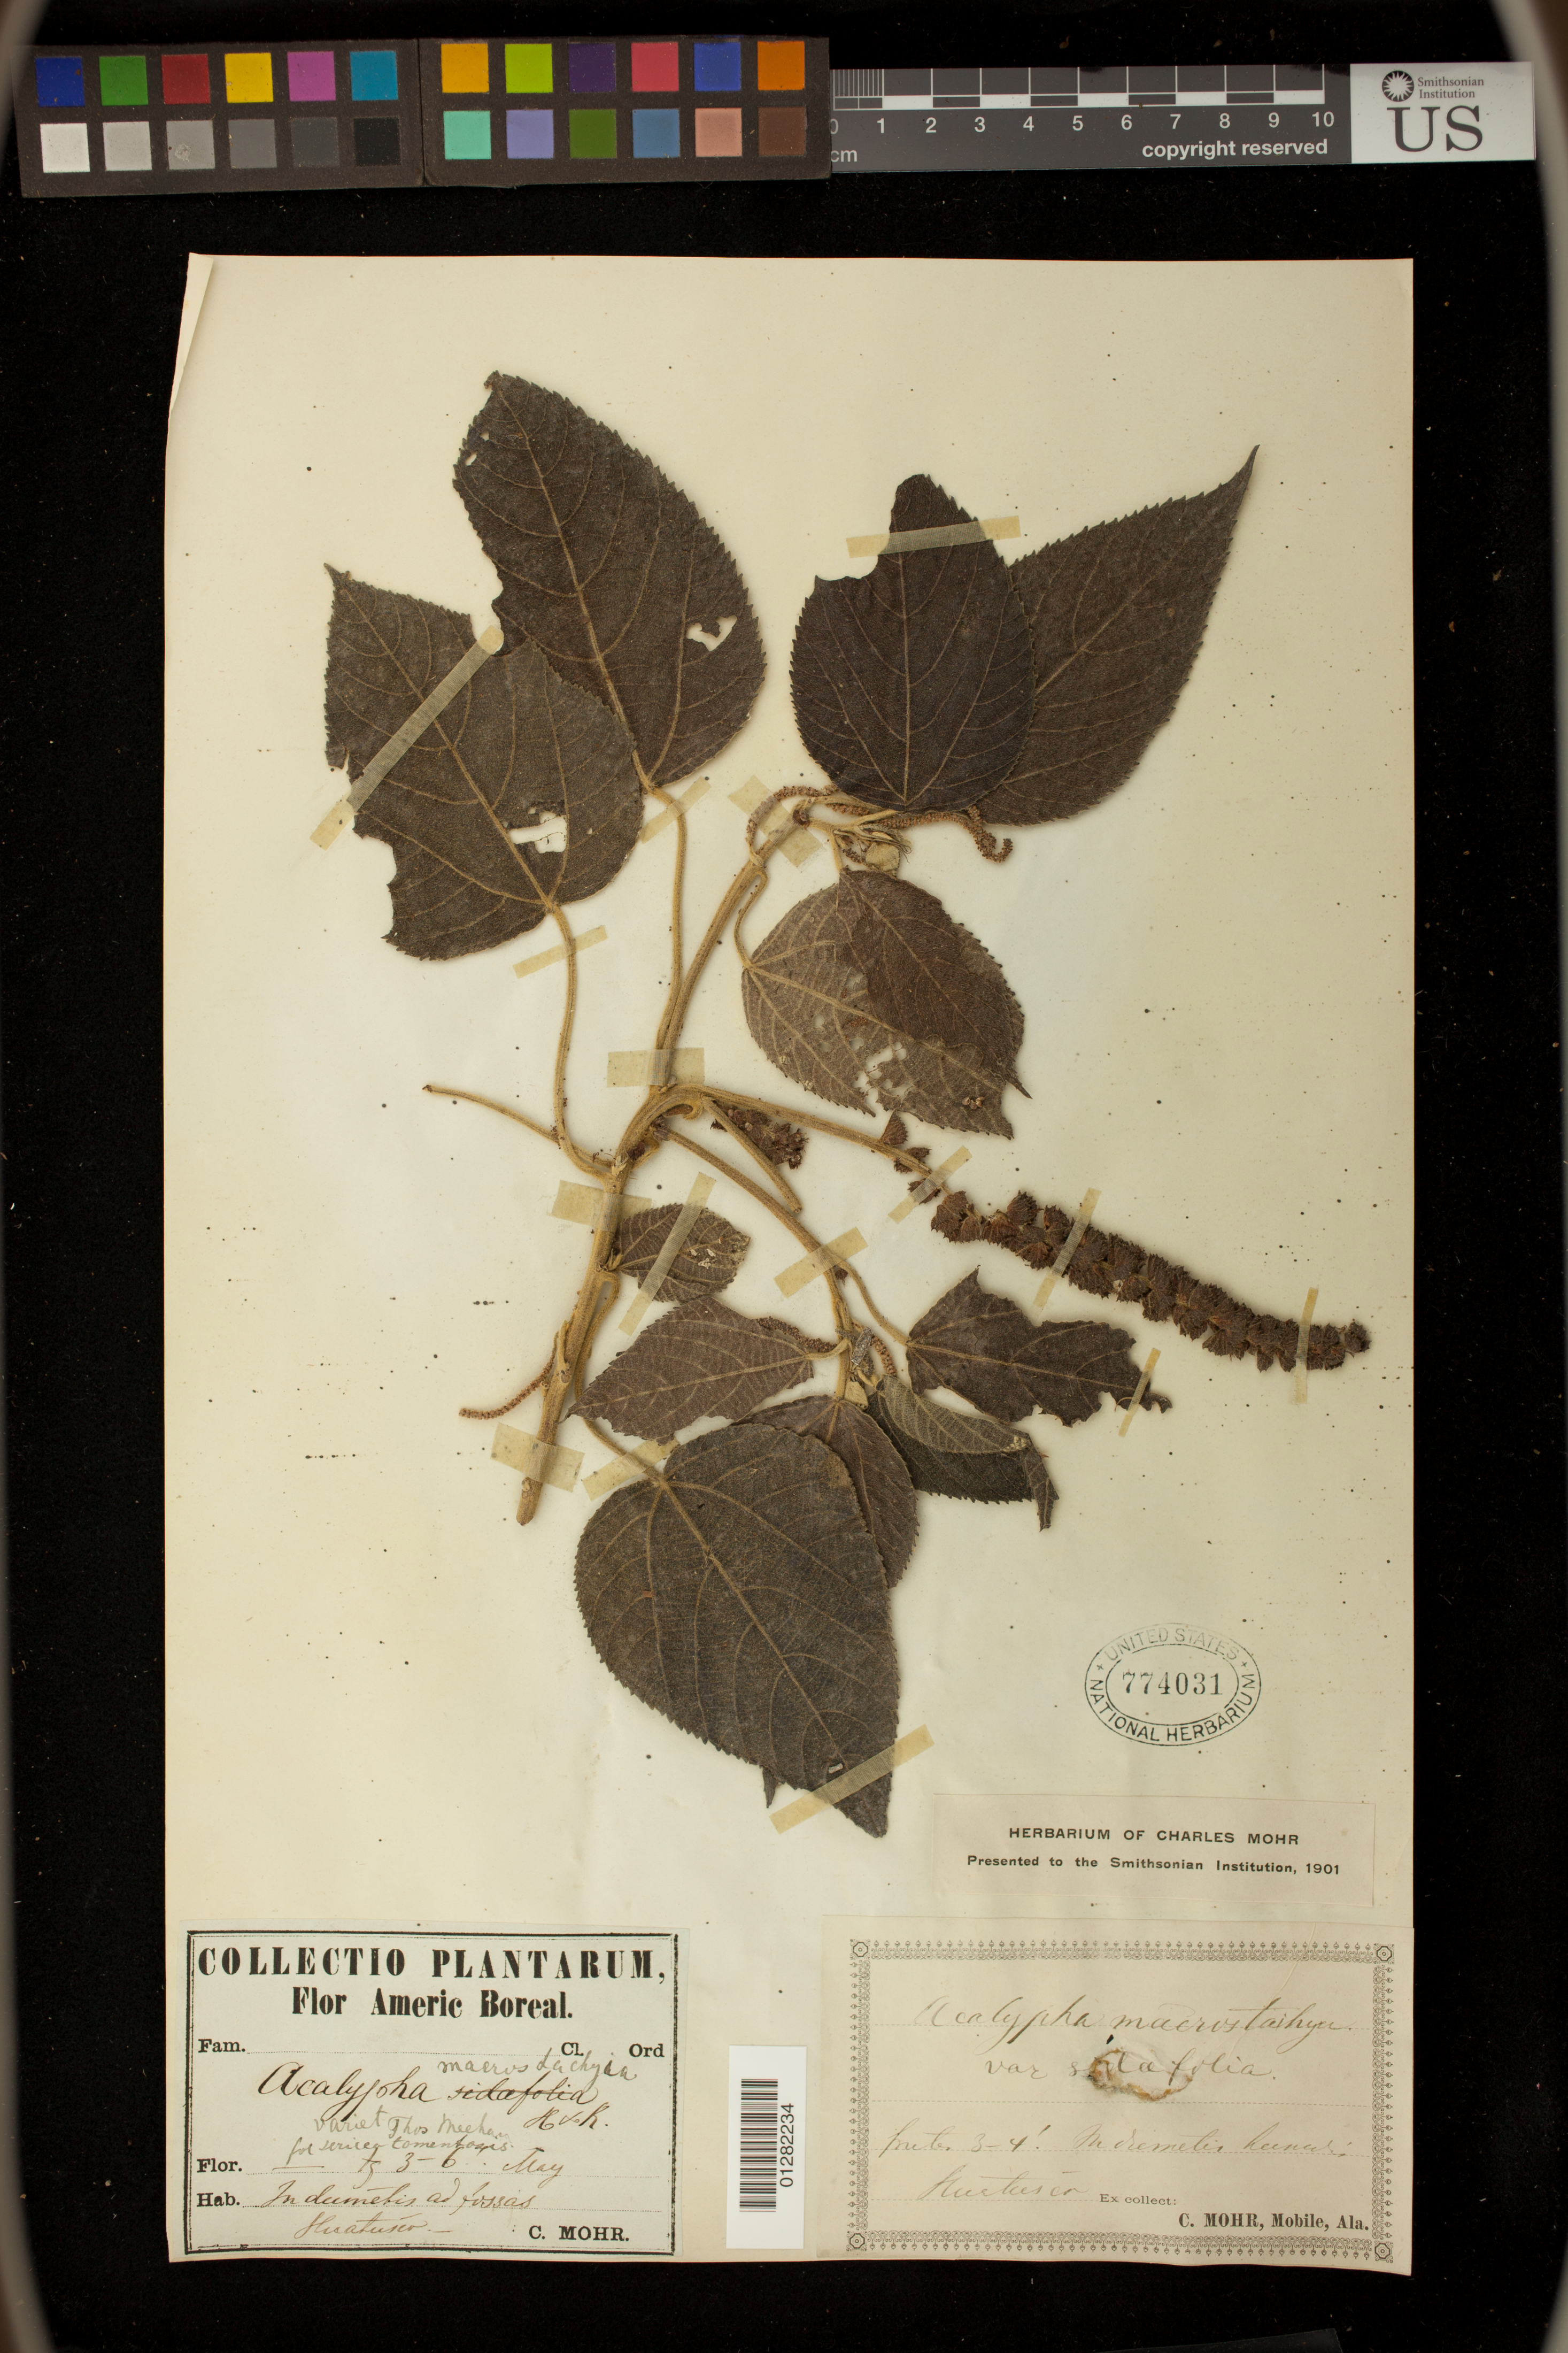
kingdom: Plantae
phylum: Tracheophyta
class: Magnoliopsida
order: Malpighiales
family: Euphorbiaceae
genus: Acalypha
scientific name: Acalypha macrostachyoides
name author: Müll. Arg.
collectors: -. Schmitz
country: Mexico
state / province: Veracruz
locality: Huatusco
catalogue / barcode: US 774031